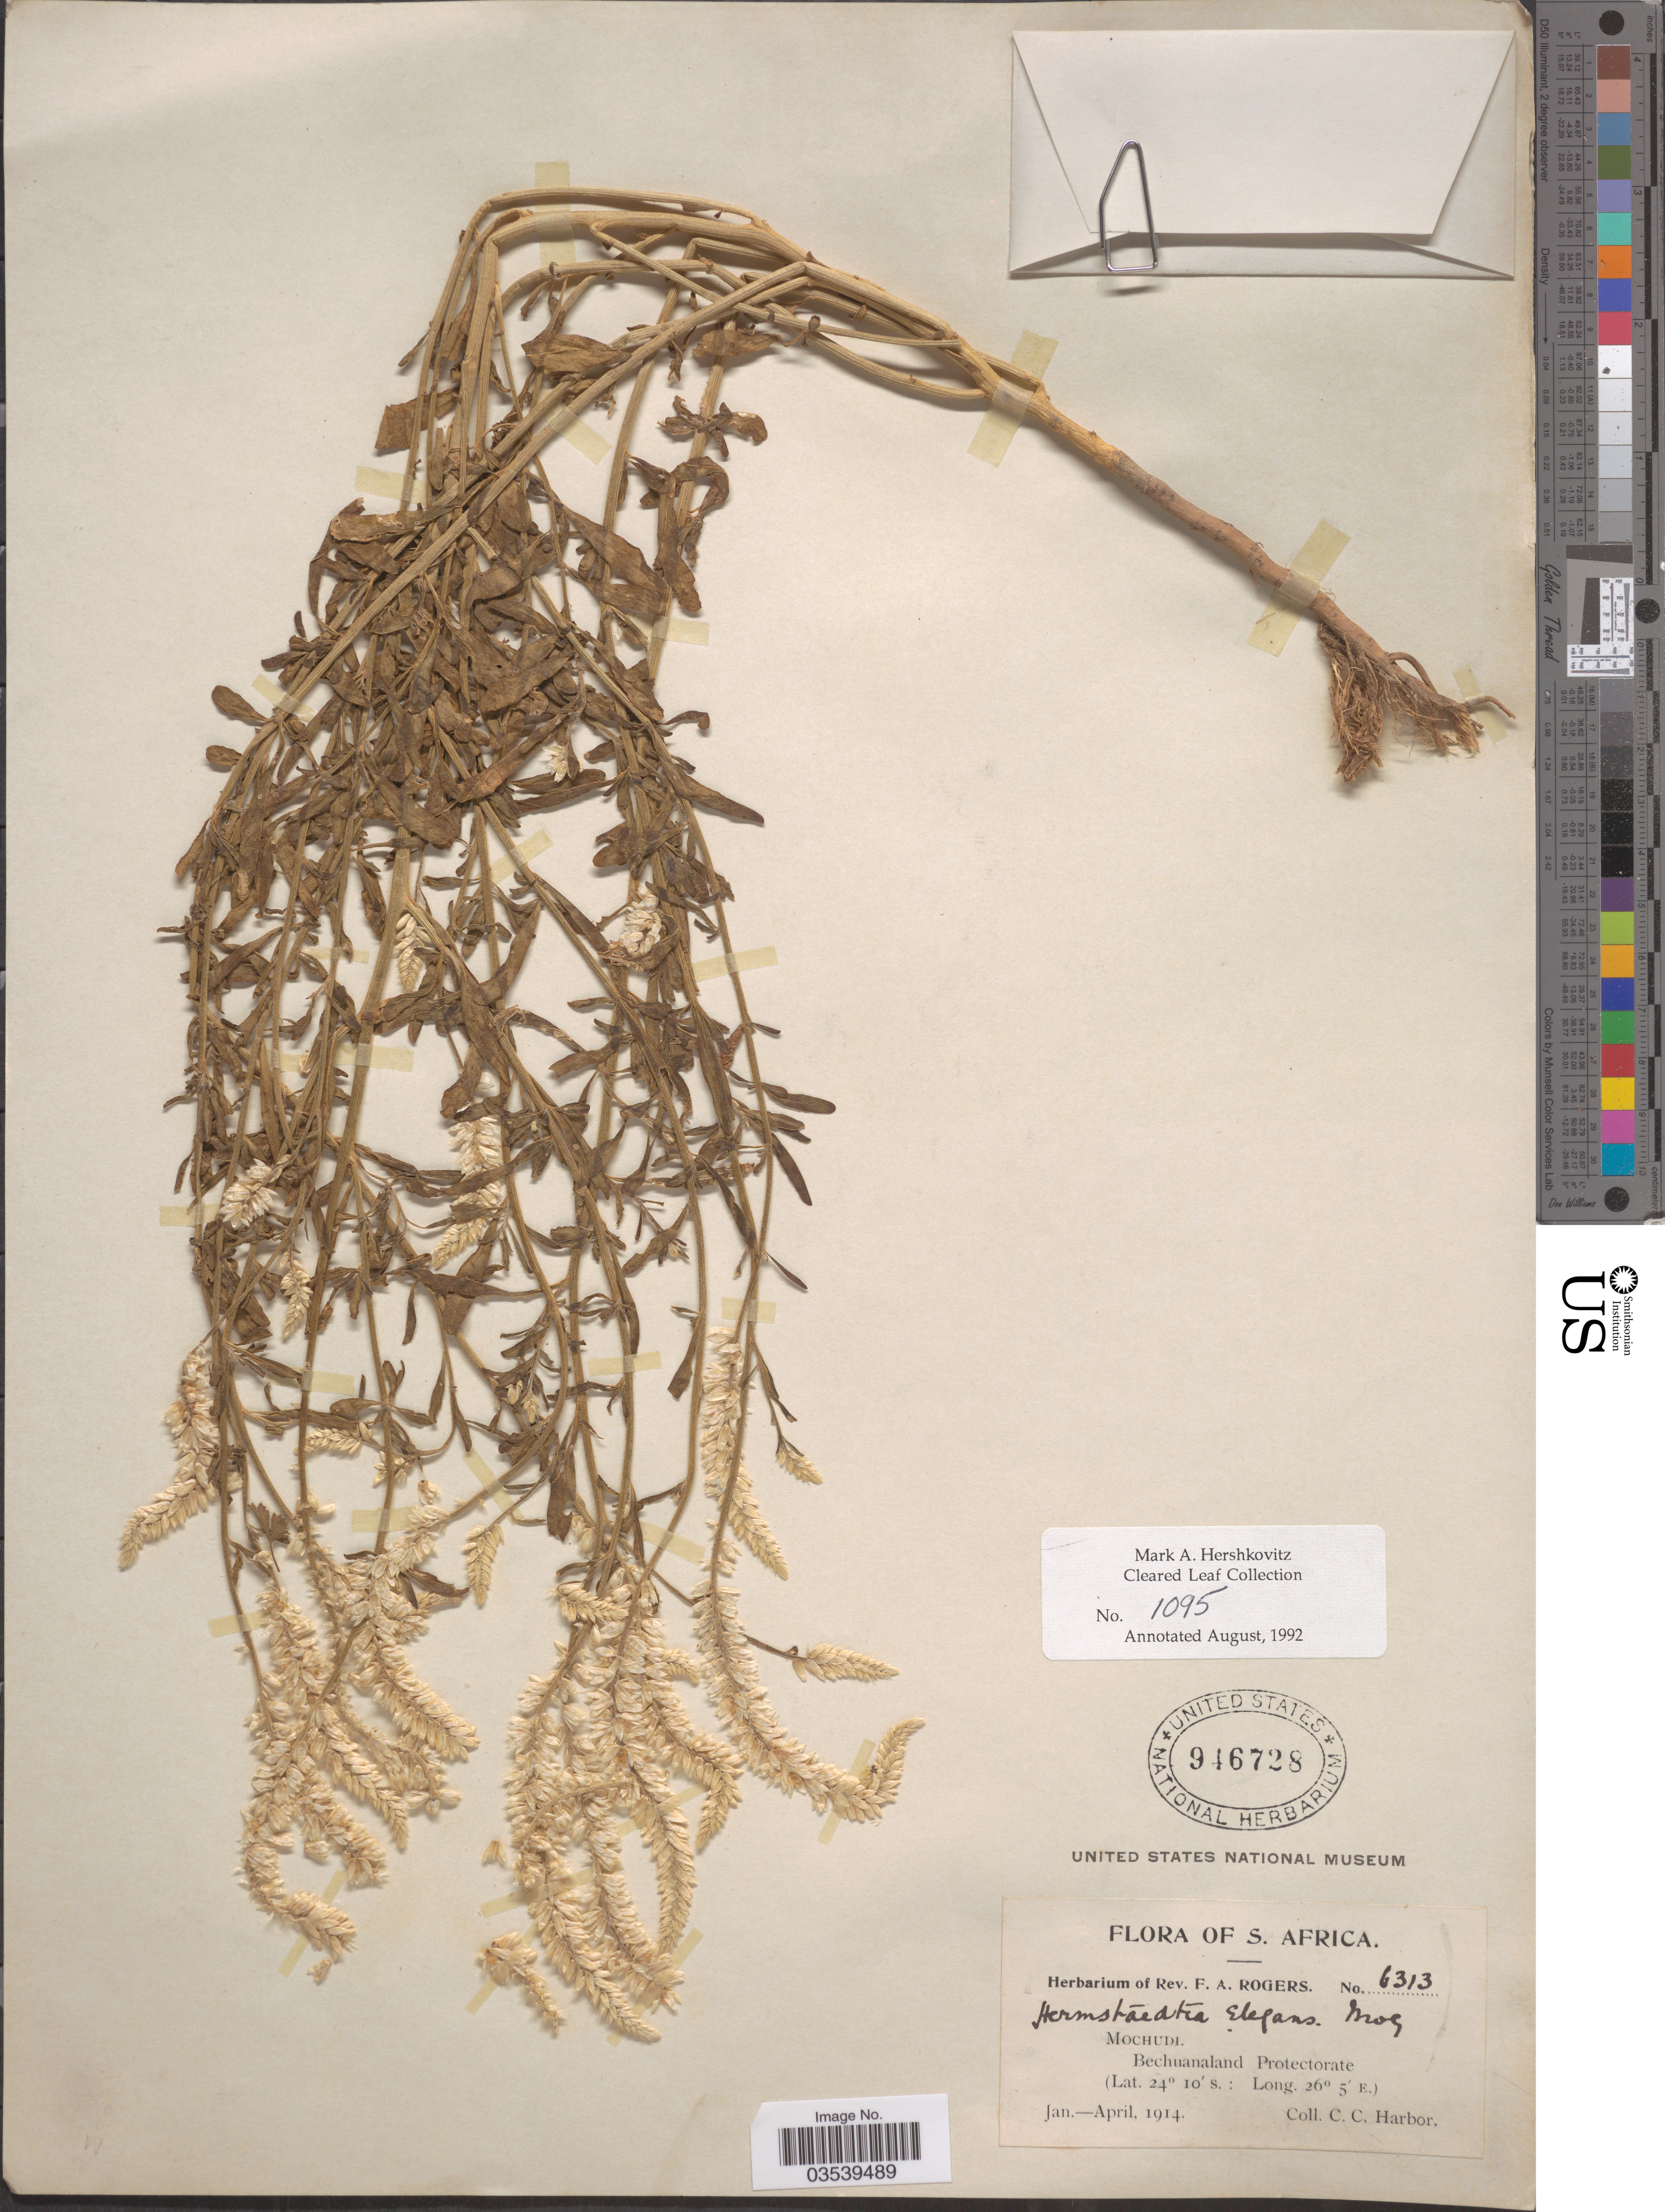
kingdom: Plantae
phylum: Tracheophyta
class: Magnoliopsida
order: Caryophyllales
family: Amaranthaceae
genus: Hermbstaedtia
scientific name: Hermbstaedtia elegans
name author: Moq.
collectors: C. Harbor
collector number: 6313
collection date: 1914-01/1914-04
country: Botswana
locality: S. Africa. Mochudi. Bechuanaland Protectorate.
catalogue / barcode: US 946728